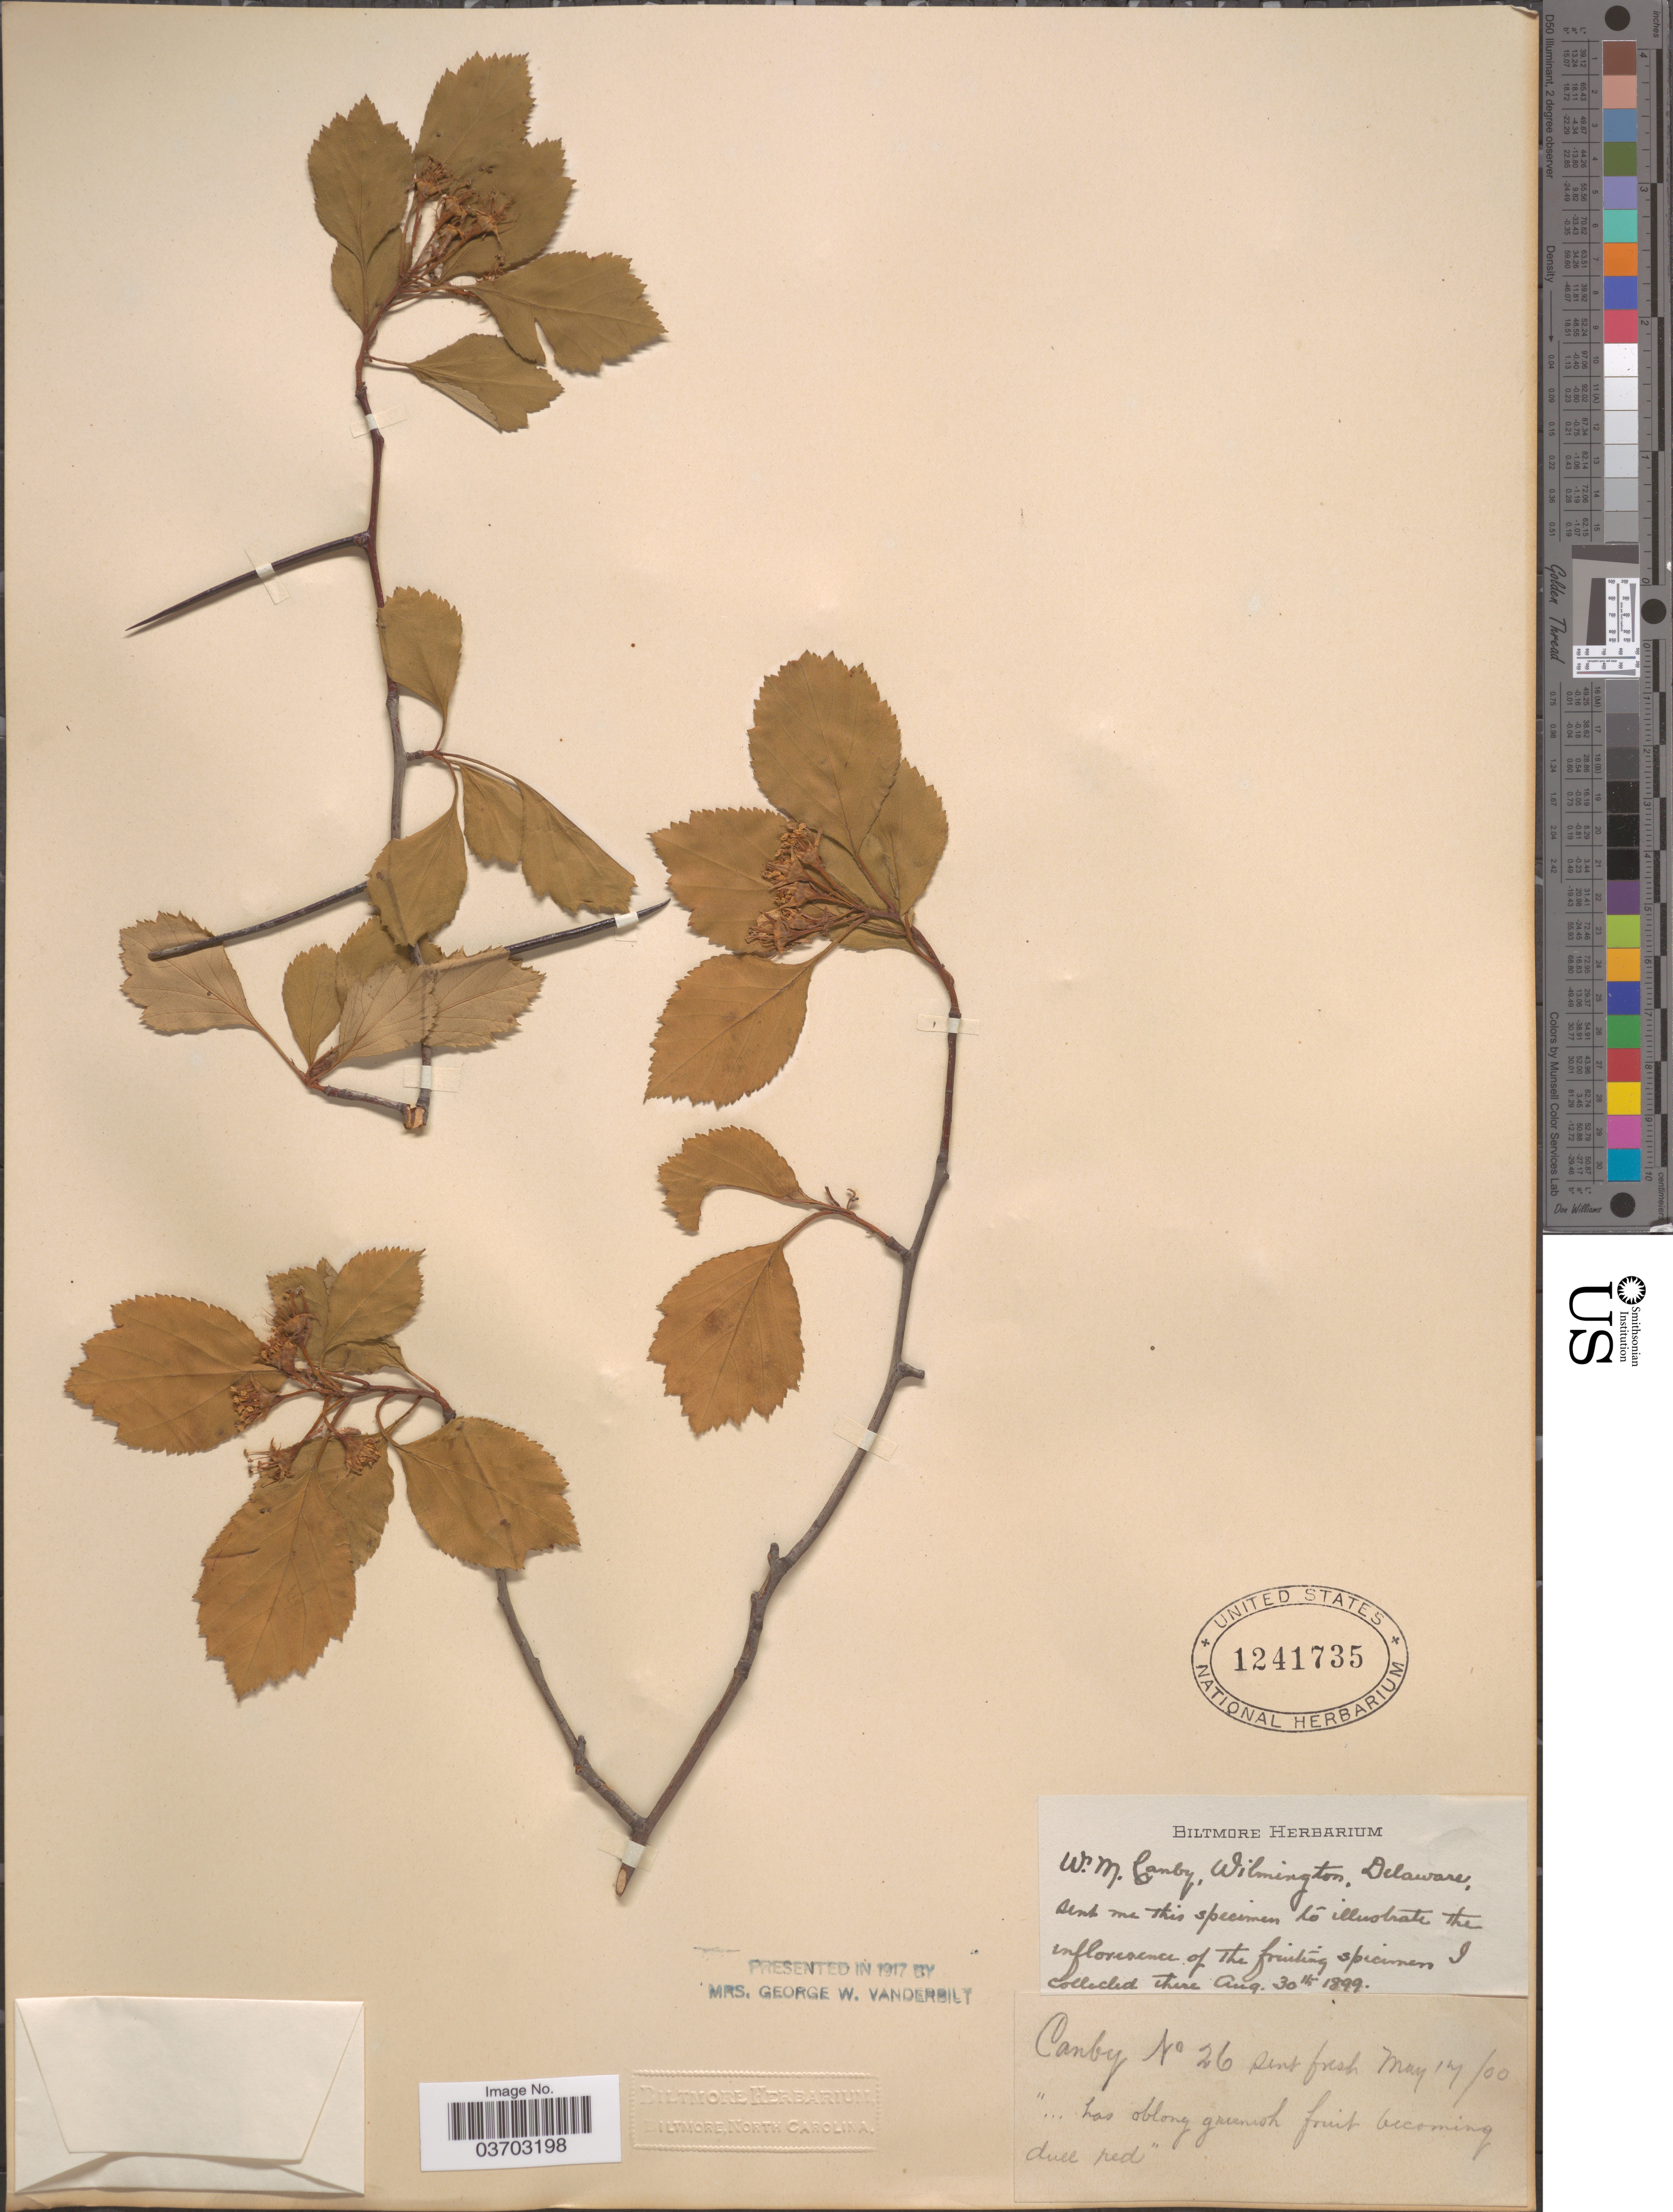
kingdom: Plantae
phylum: Tracheophyta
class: Magnoliopsida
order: Rosales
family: Rosaceae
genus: Crataegus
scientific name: Crataegus sp.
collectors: W. Canby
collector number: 26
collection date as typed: Transcribed d/m/y: 17/5/0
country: United States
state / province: Delaware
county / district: New Castle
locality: Wilmington.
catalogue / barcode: US 1241735